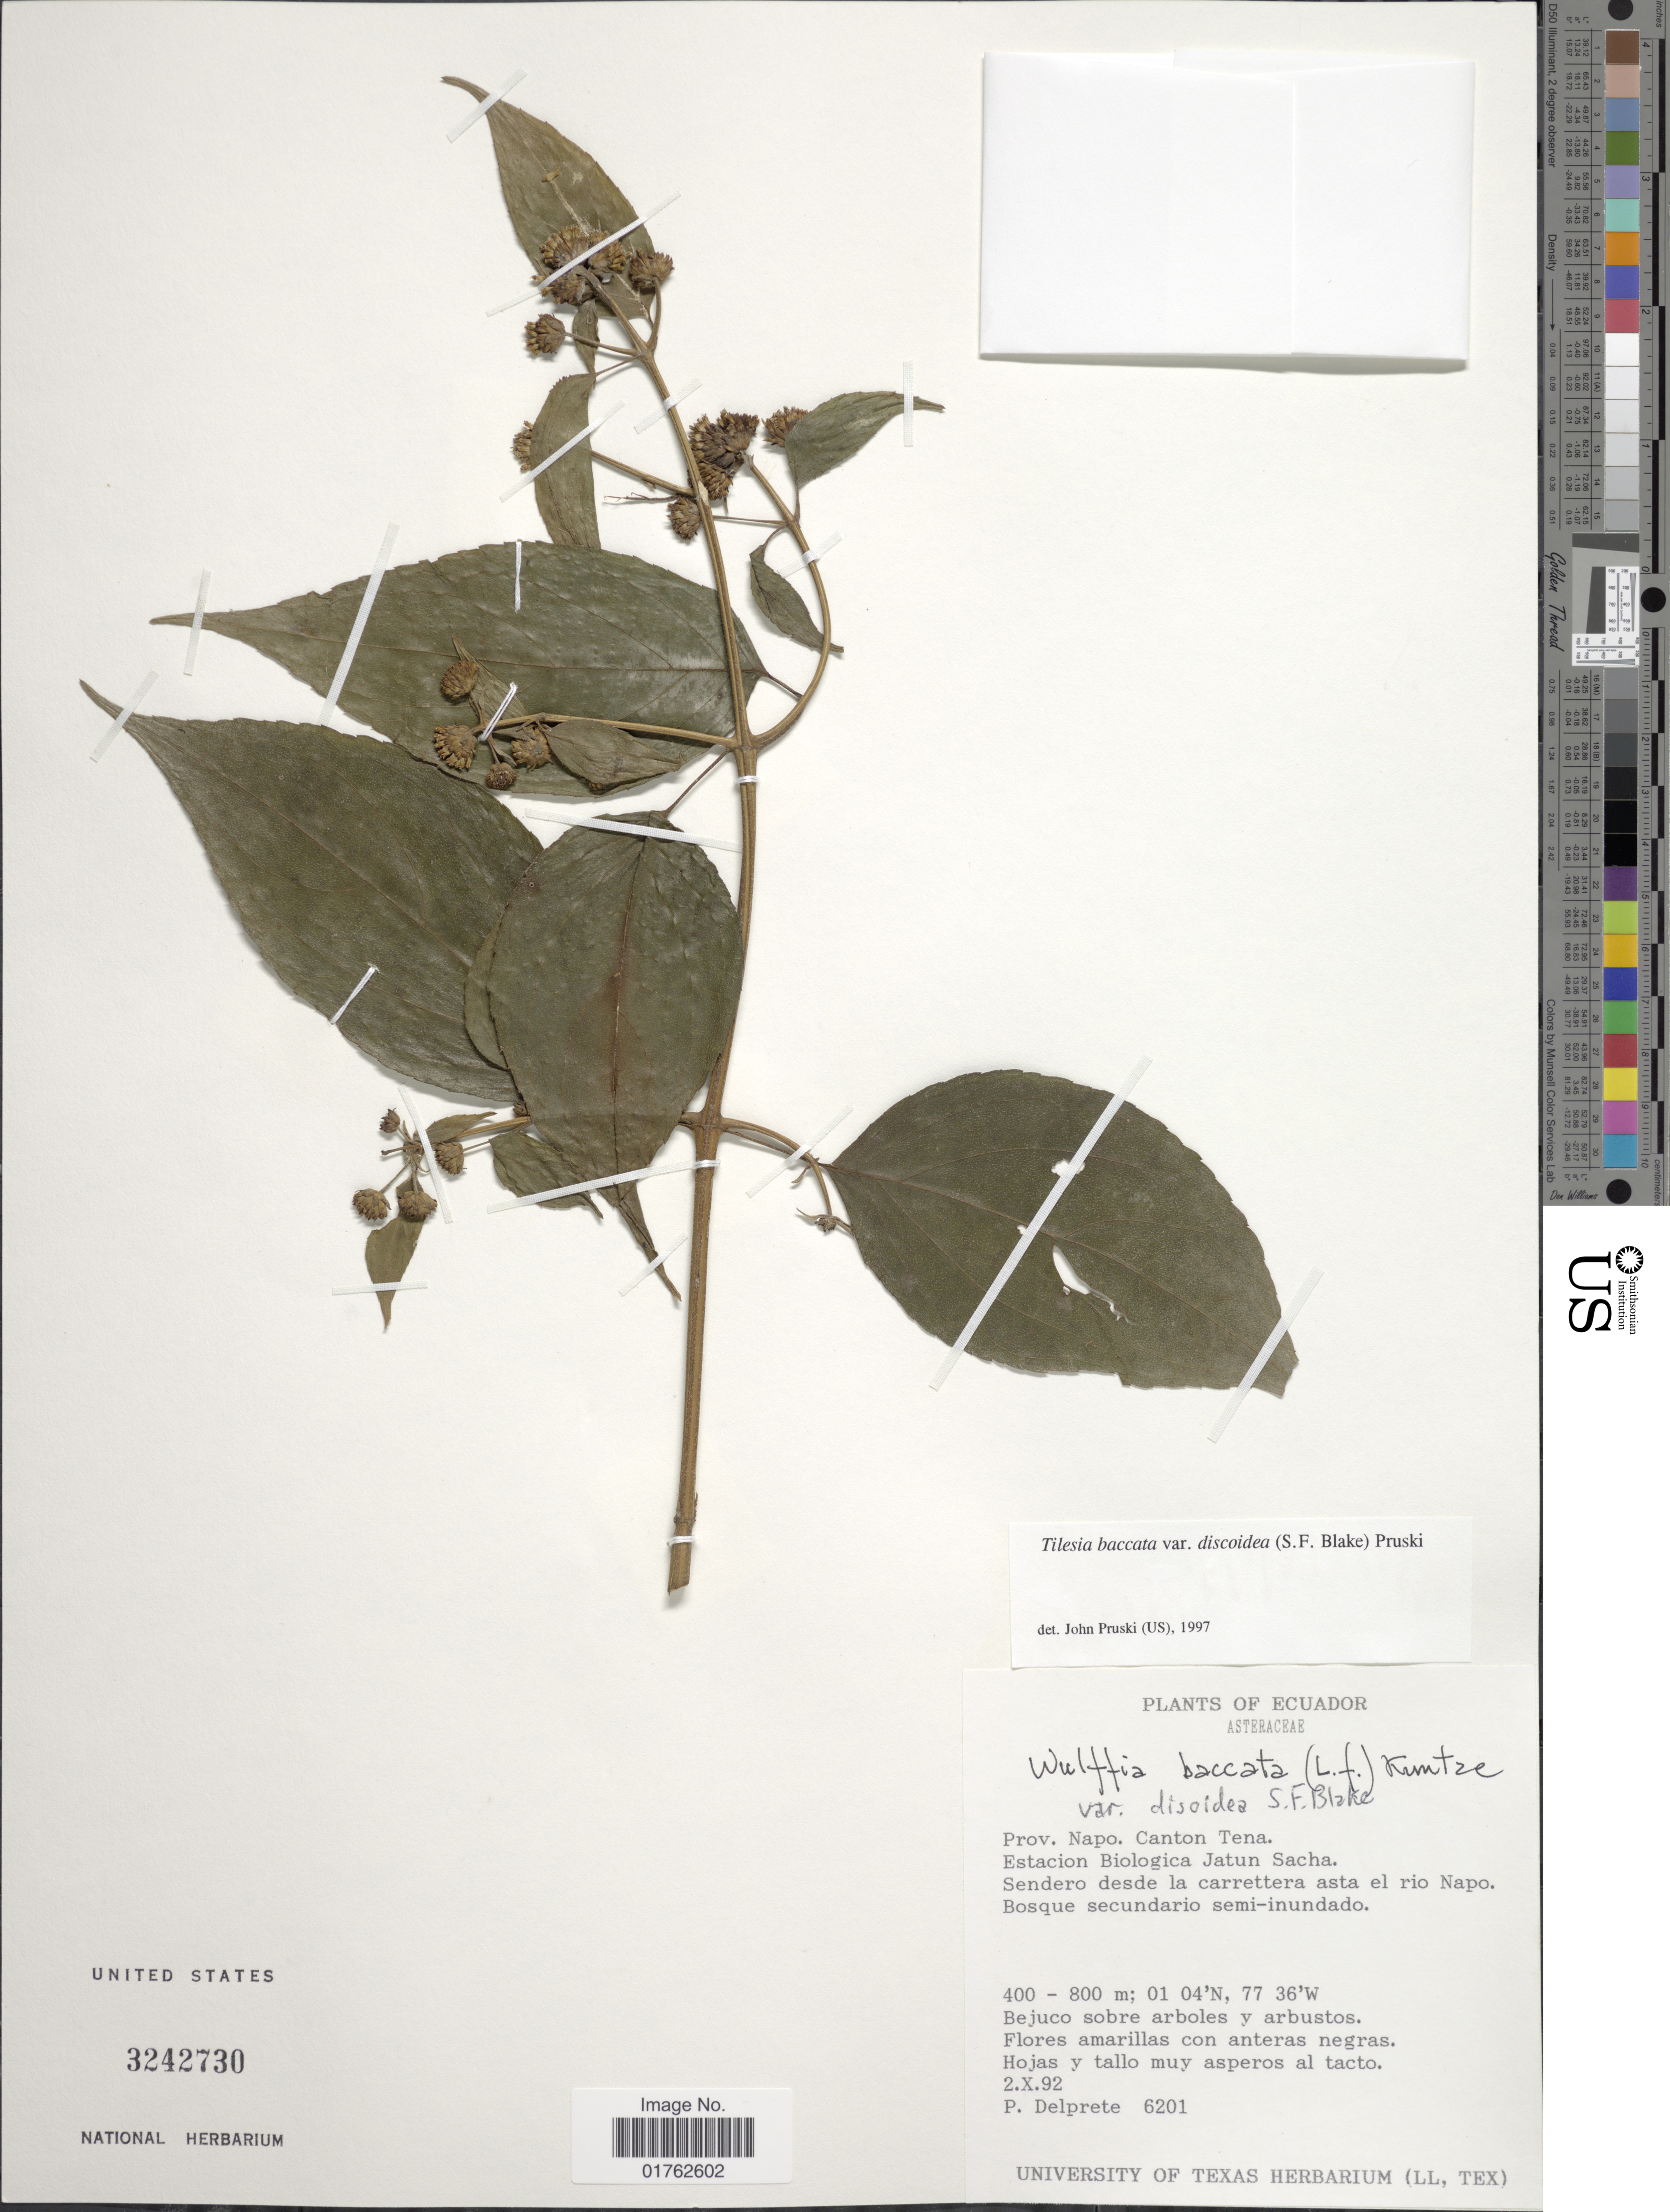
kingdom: Plantae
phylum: Tracheophyta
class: Magnoliopsida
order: Asterales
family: Asteraceae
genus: Wulffia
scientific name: Wulffia baccata var. discoidea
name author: S.F. Blake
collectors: P. G. Delprete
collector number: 6201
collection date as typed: Transcribed d/m/y: 2/10/92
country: Ecuador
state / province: Napo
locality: Canton Tena, Estacion Biologica Jatun Sacha, Sendero desde la carrettera asta el rio Napo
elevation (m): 400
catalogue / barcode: US 3242730